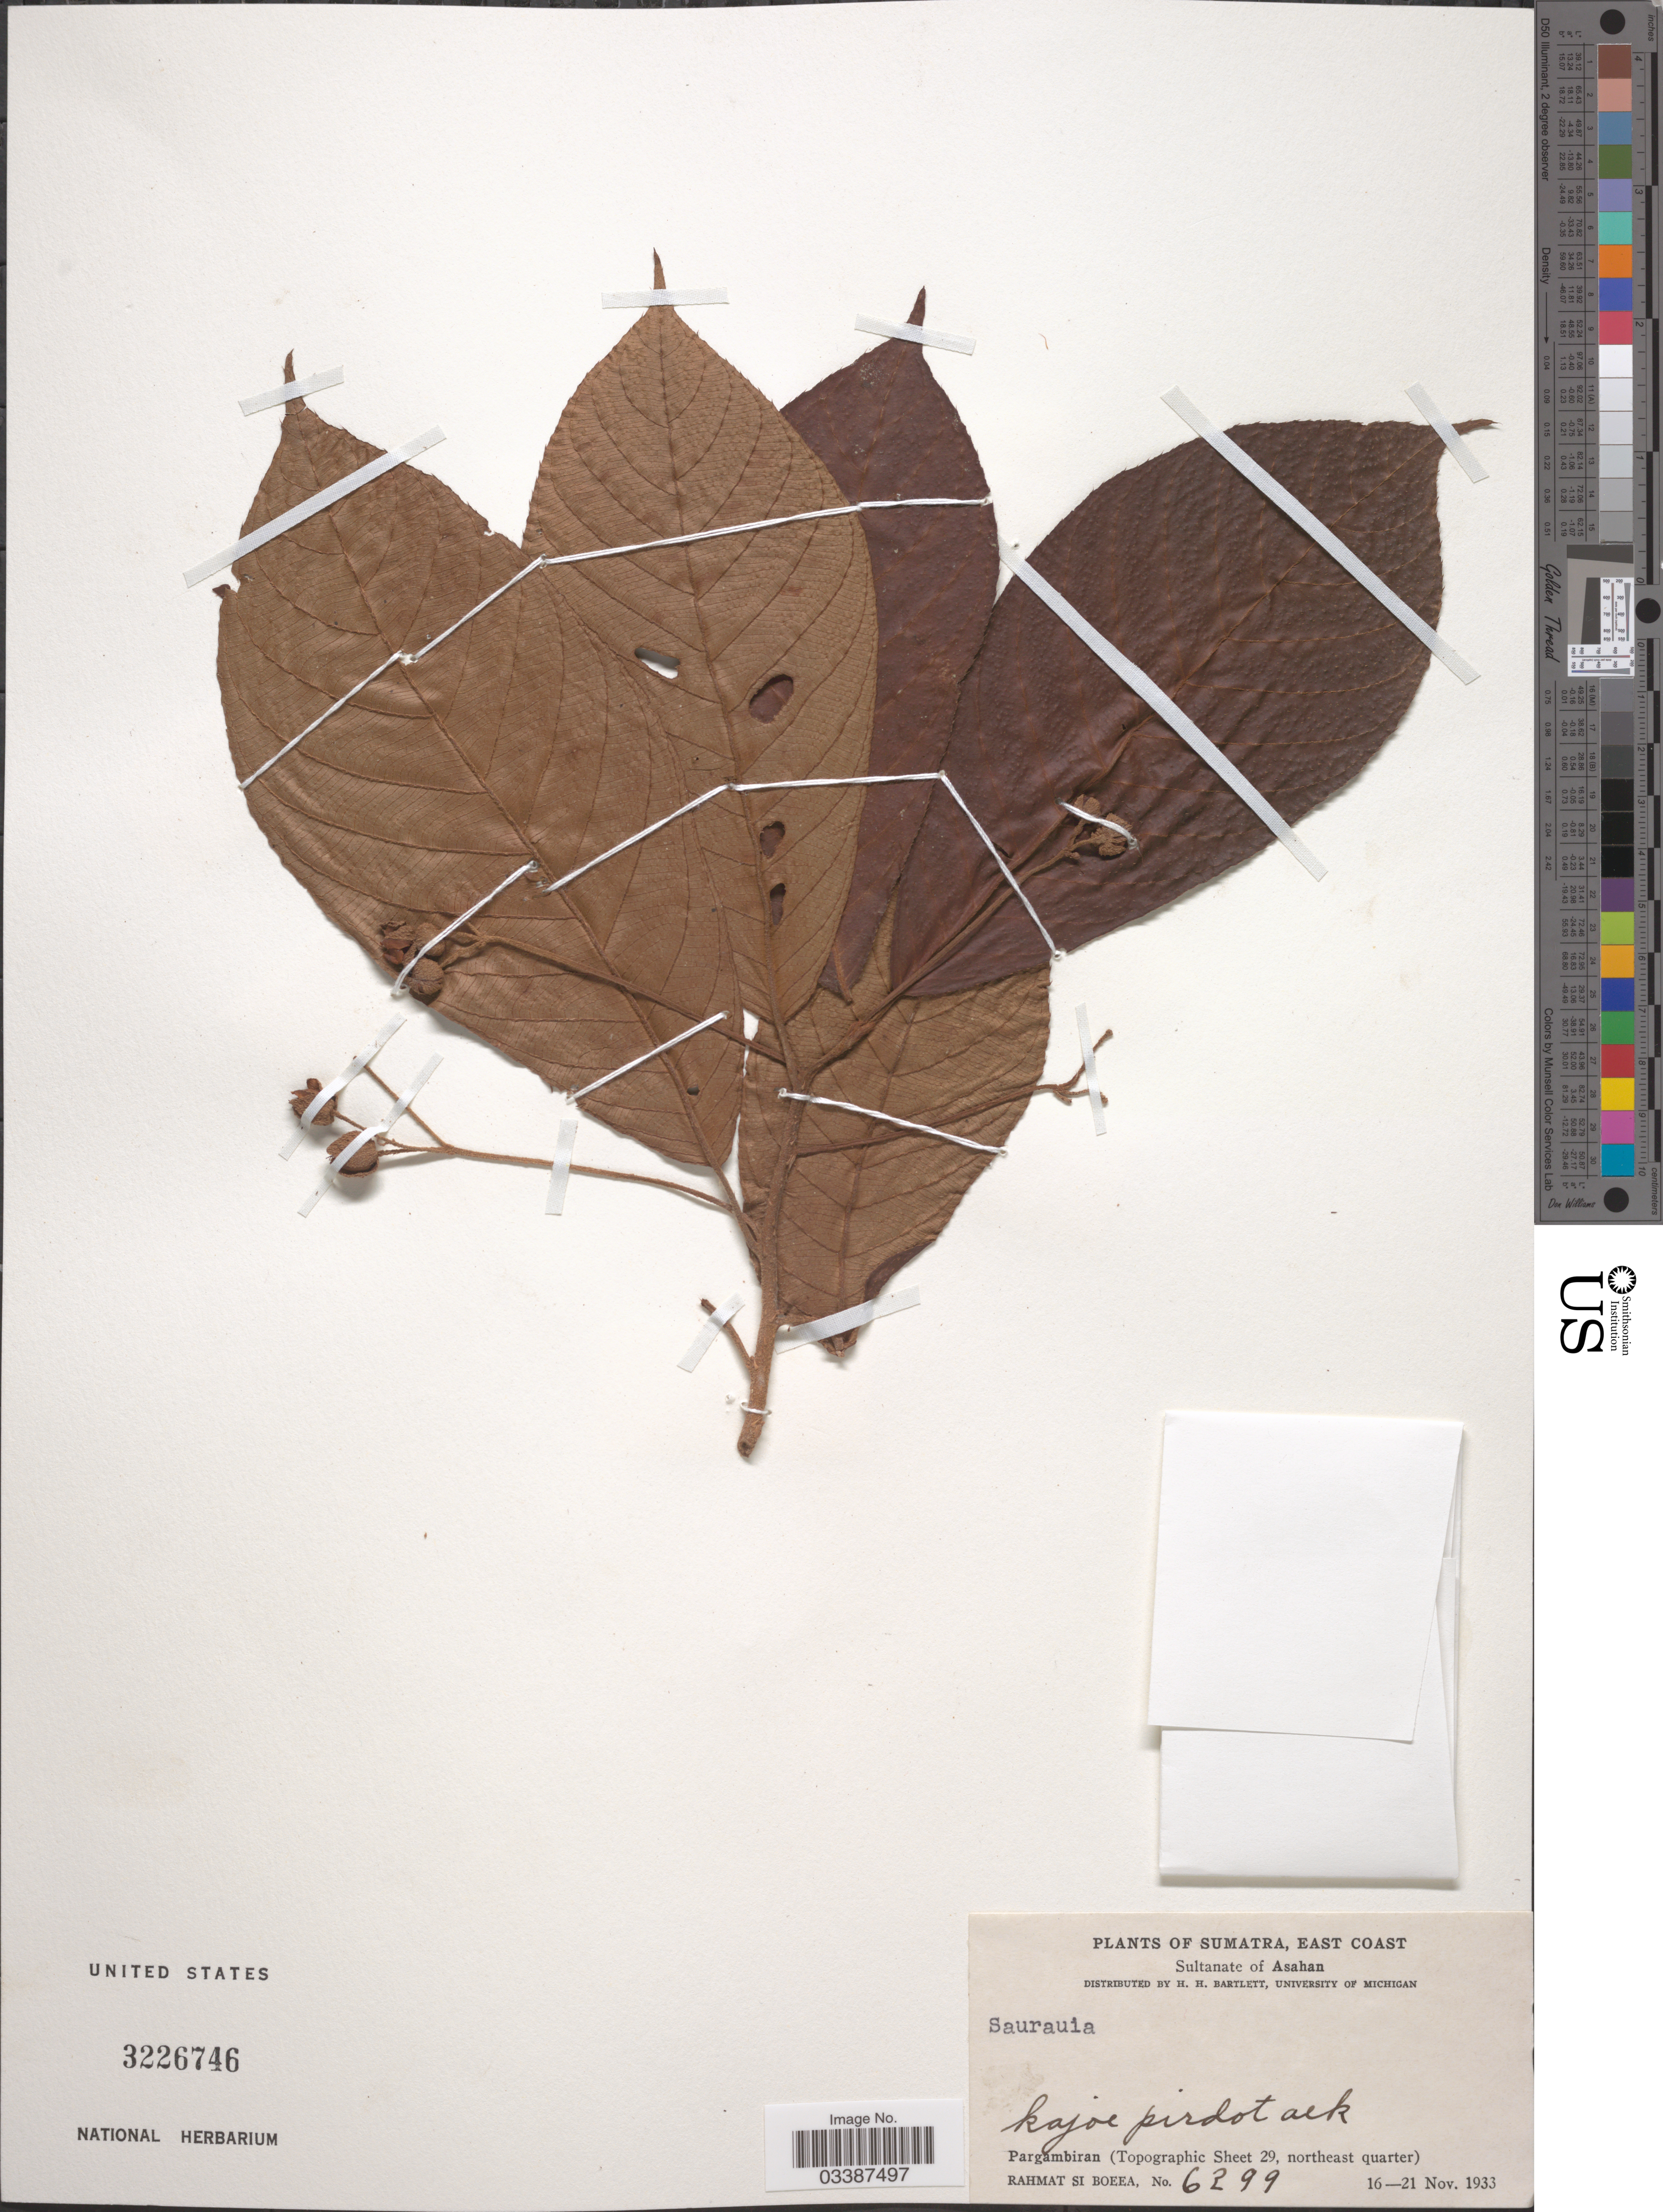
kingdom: Plantae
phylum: Tracheophyta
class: Magnoliopsida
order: Ericales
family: Actinidiaceae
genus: Saurauia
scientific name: Saurauia sp.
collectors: Rahmat Si Boeea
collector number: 6299*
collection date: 1933-11-16/1933-11-21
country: Indonesia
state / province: Sumatra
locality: East Coast. Sultanate of Asahan. Pargambiran (Topographic Sheet 29, northeast quarter).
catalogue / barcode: US 3226746